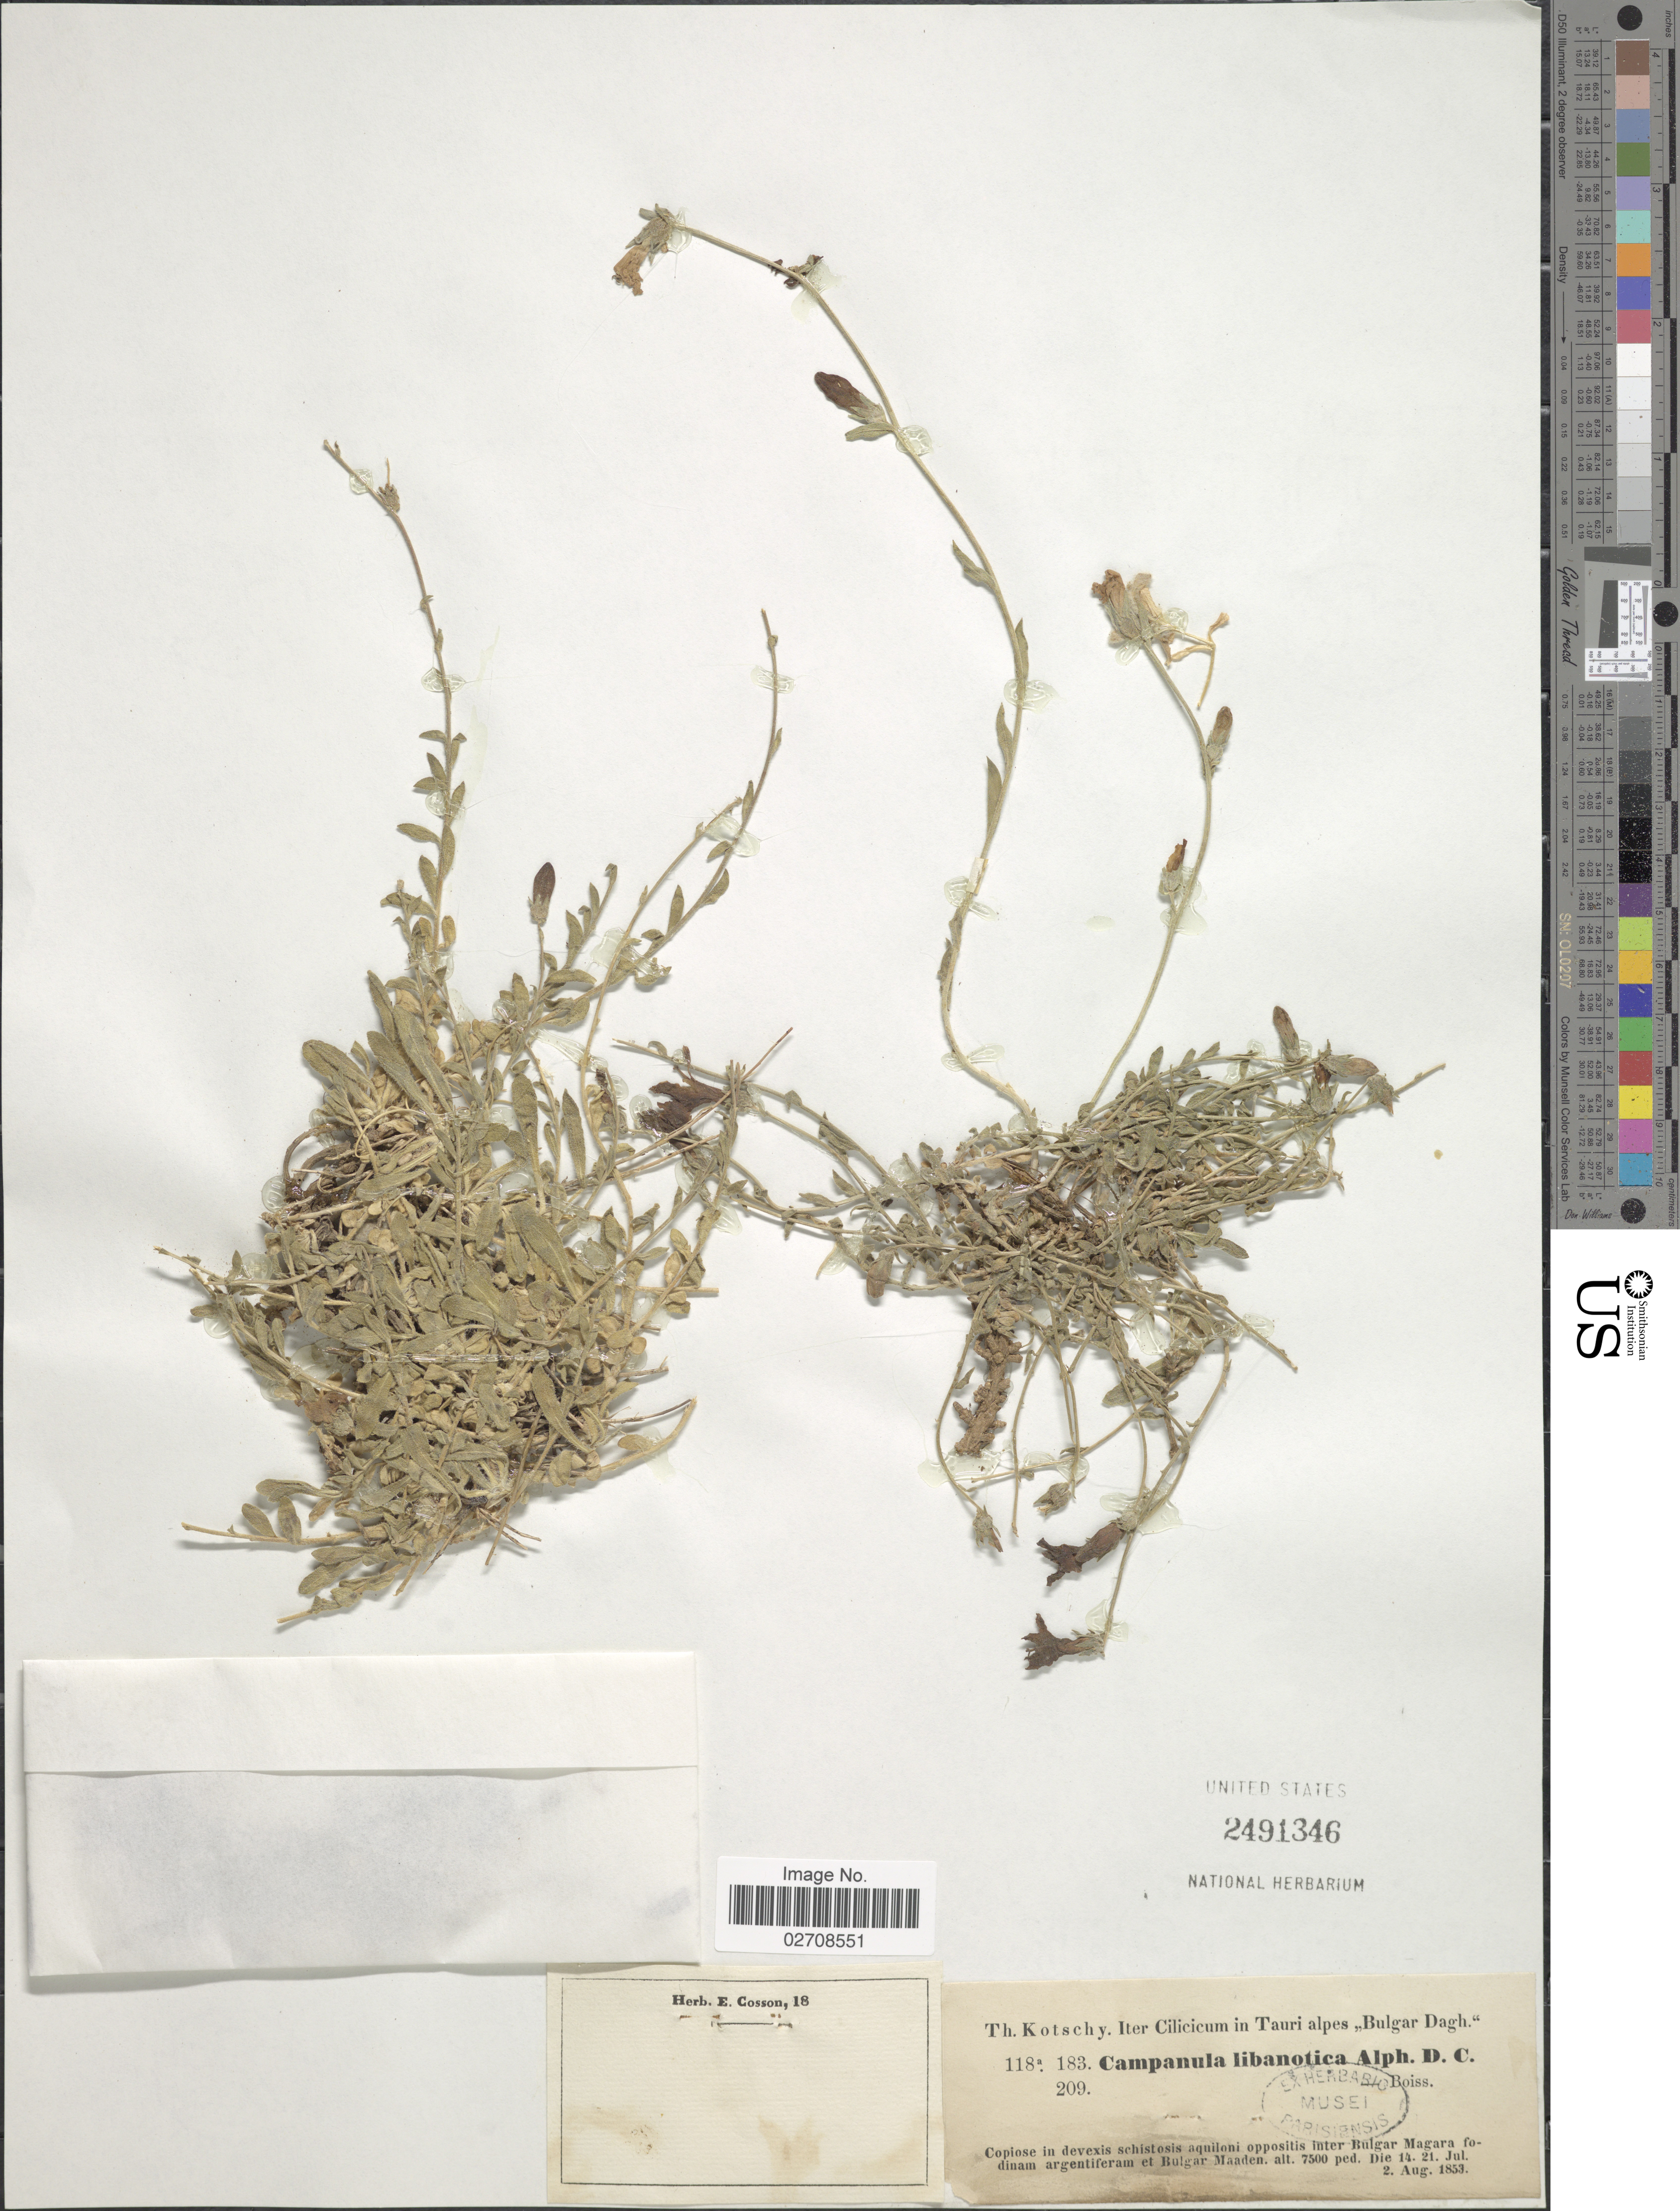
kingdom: Plantae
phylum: Tracheophyta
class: Magnoliopsida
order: Asterales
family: Campanulaceae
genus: Campanula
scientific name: Campanula stricta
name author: L.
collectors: K. G. Kotschy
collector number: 183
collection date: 1853-08-02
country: Turkey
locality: Iter Cilicicum in Tauri alpes, Bulgar Dagh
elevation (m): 2286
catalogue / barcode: US 2491346